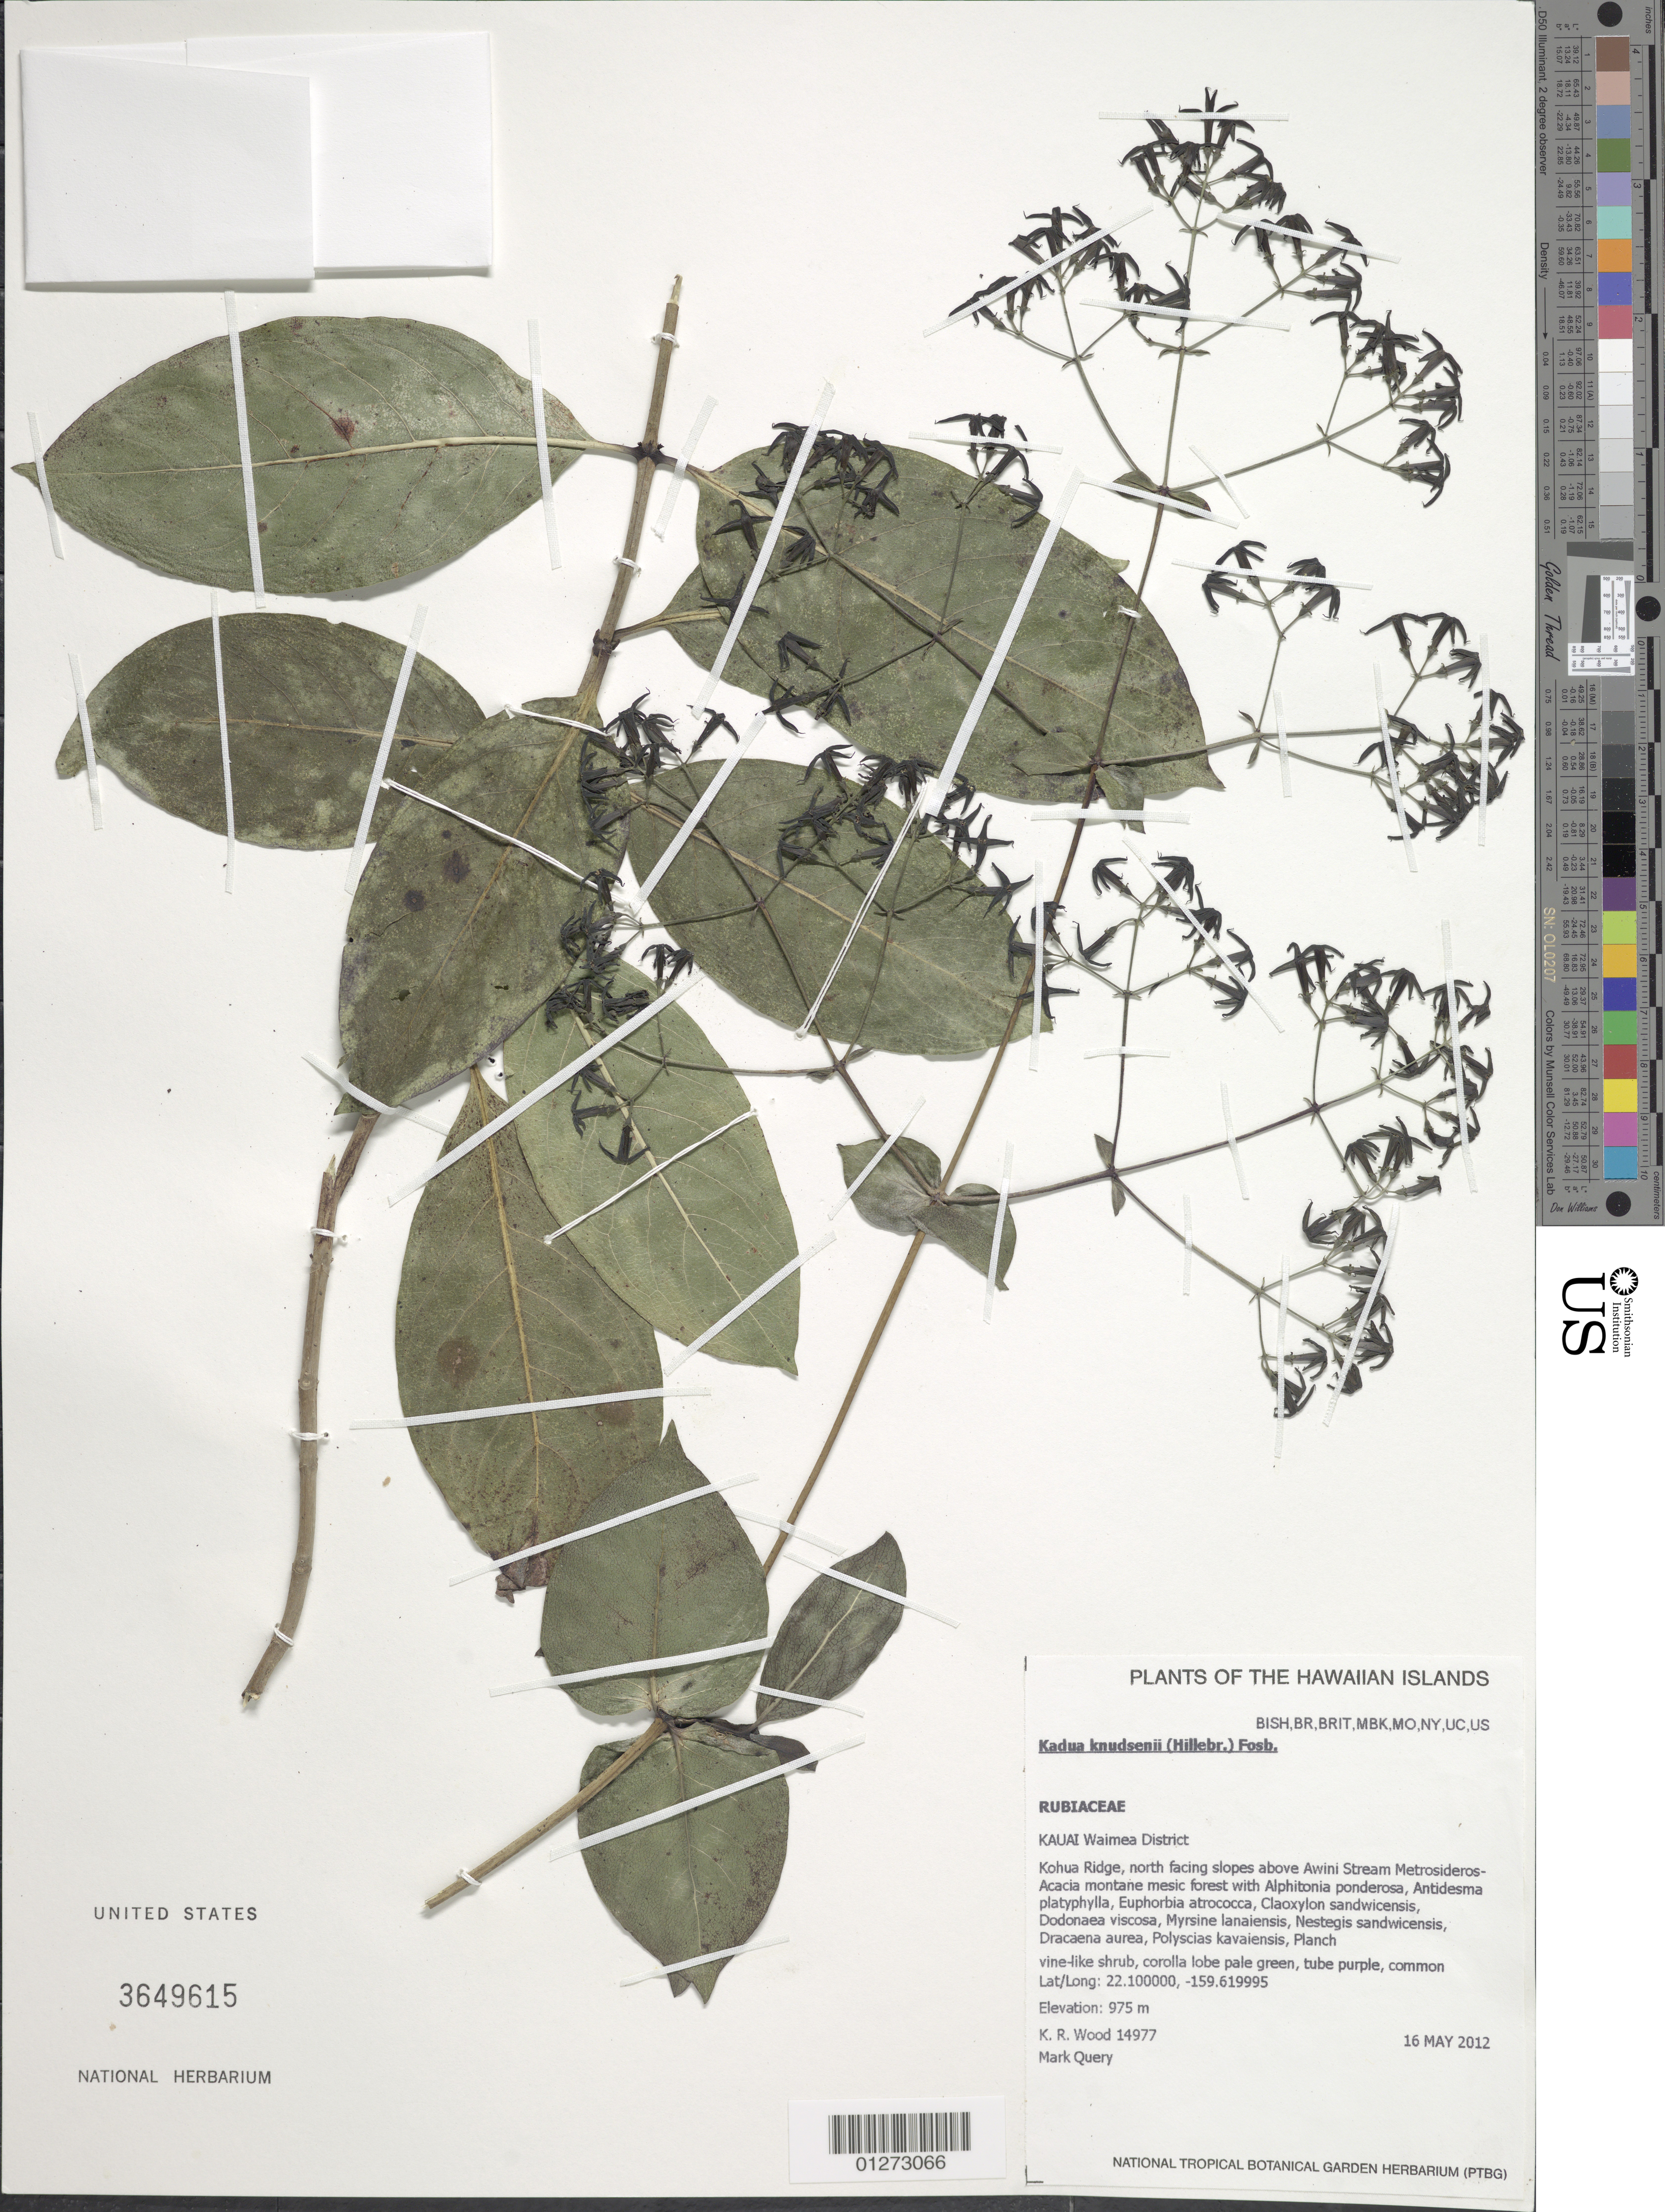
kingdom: Plantae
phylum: Tracheophyta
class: Magnoliopsida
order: Gentianales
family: Rubiaceae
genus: Kadua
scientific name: Kadua knudsenii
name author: Hillebr.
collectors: K. R. Wood & M. Query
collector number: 14977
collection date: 2012-05-16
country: United States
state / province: Hawaii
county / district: Kauai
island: Kaua'i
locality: Waimea District, Kohua Ridge, north facing slopes above Awini Stream.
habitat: Montane mesic forest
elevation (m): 975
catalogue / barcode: US 3649615